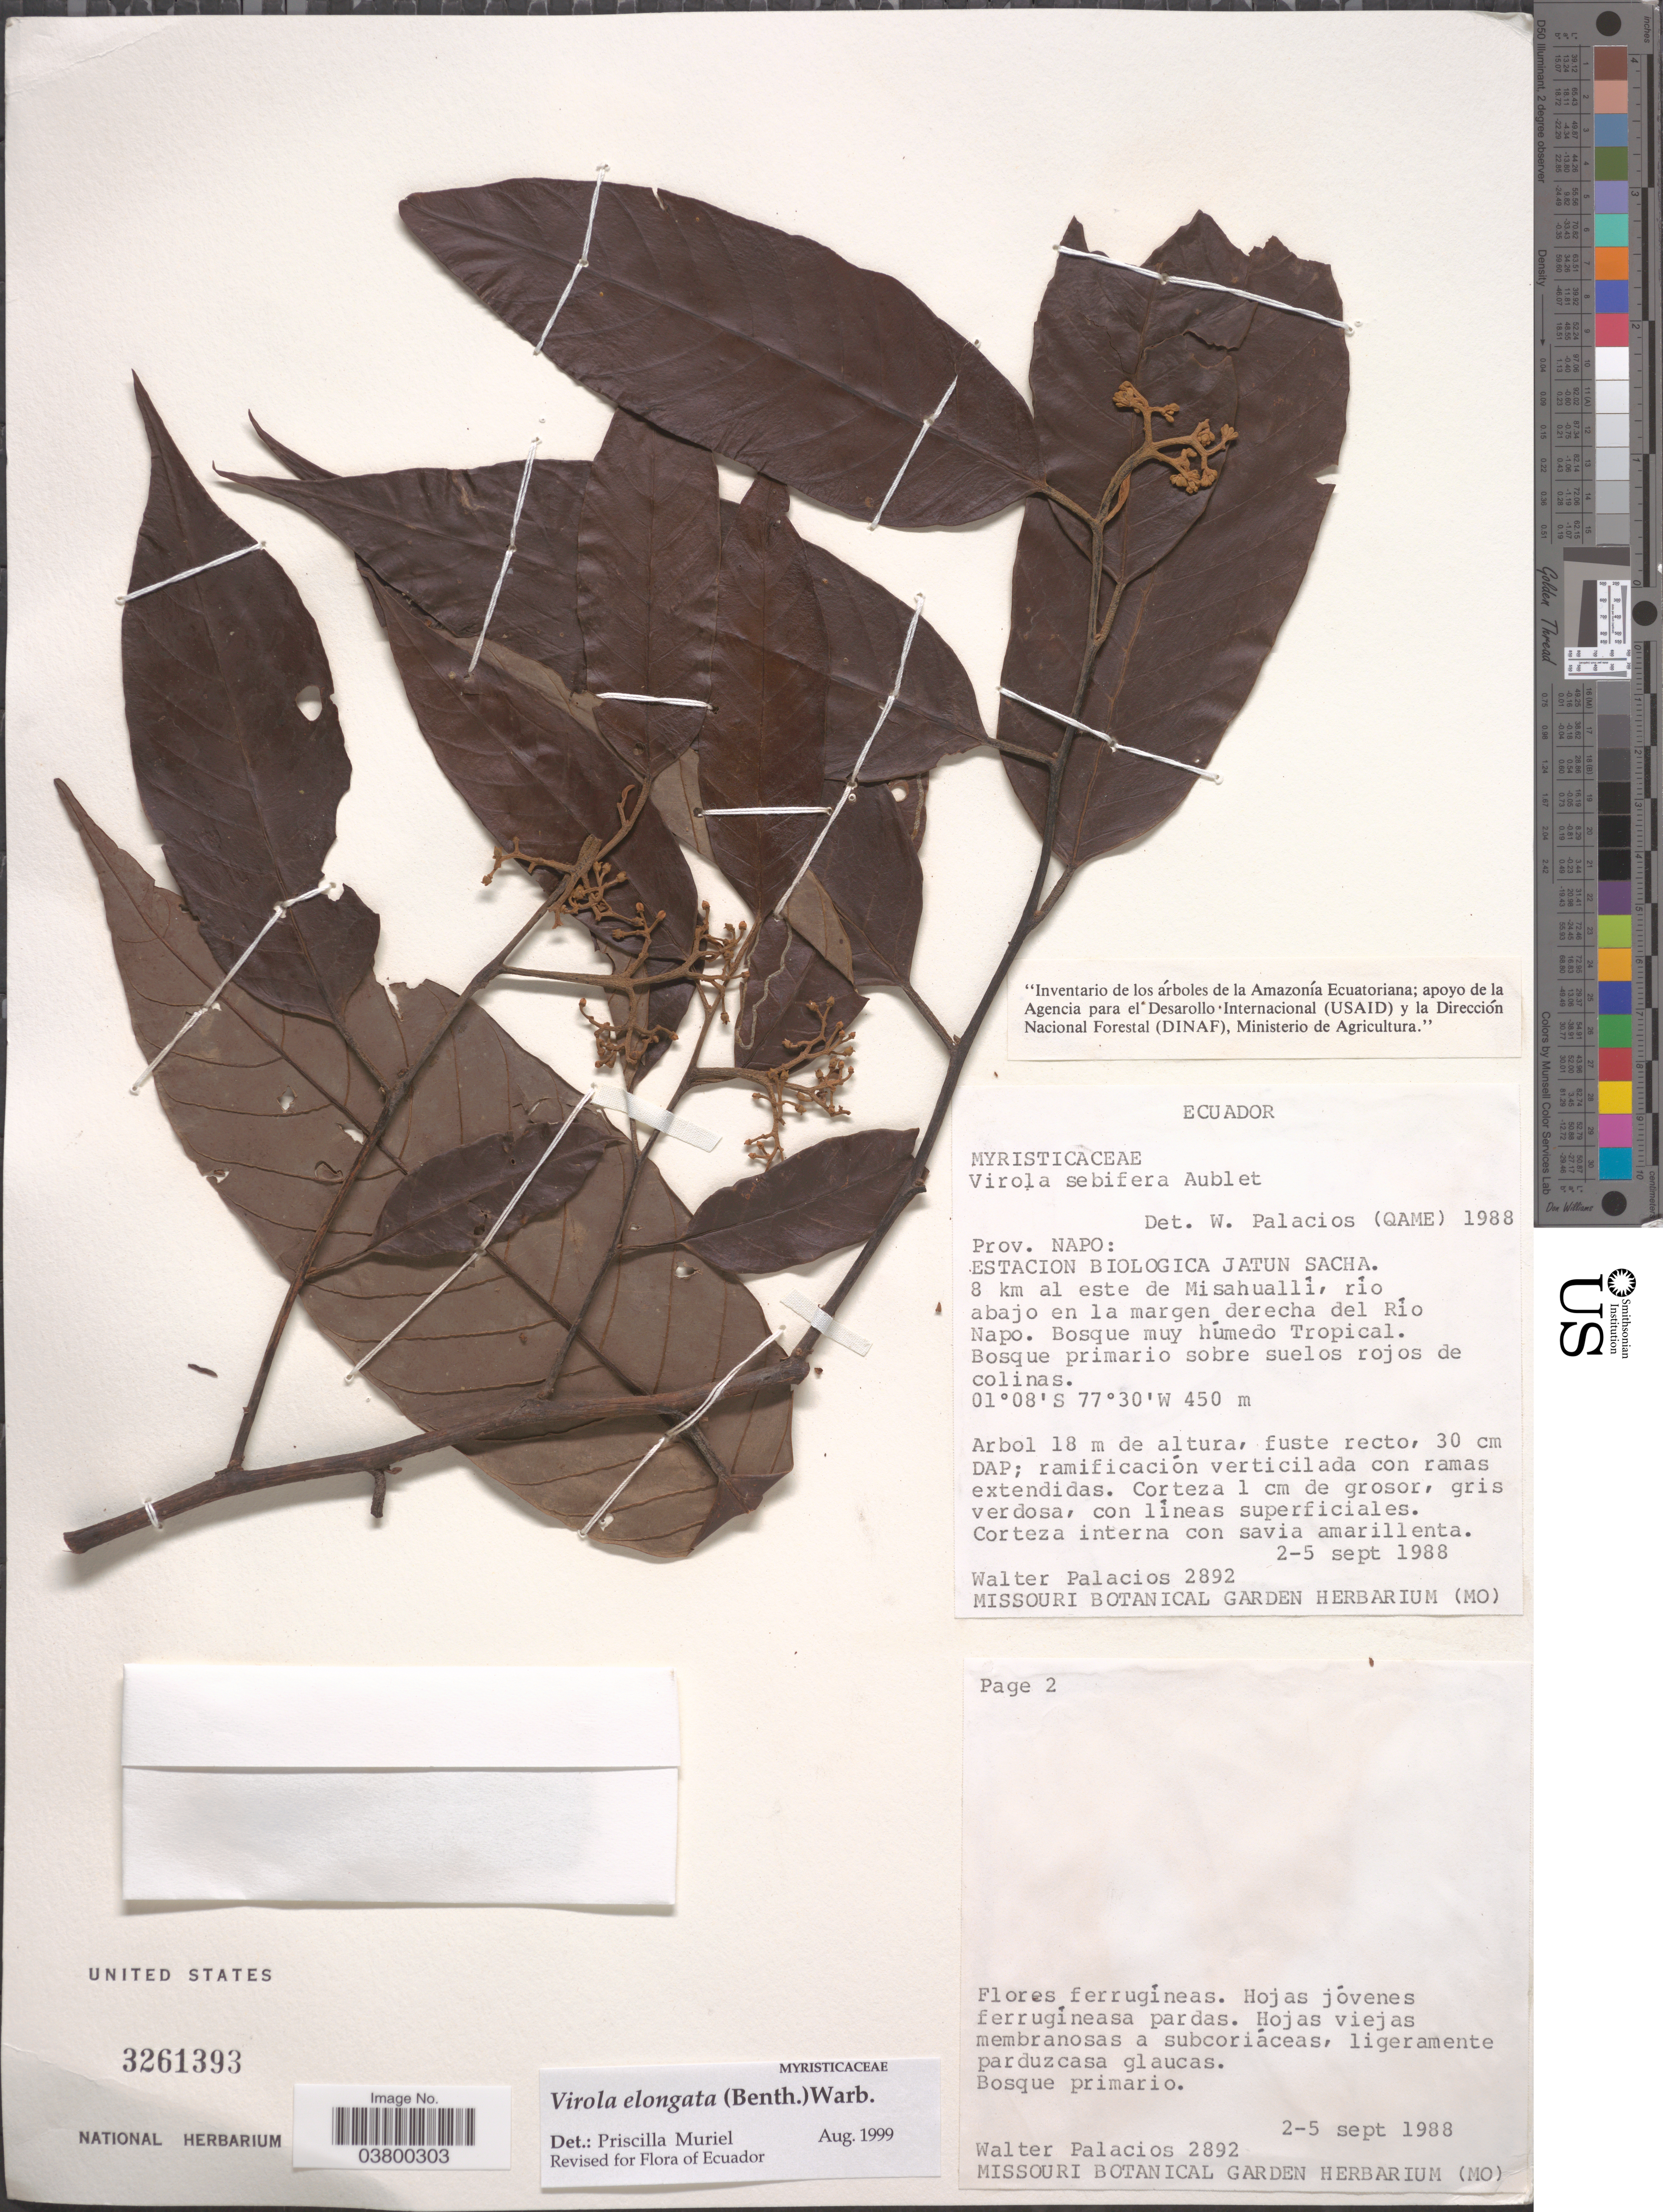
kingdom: Plantae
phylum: Tracheophyta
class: Magnoliopsida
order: Magnoliales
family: Myristicaceae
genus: Virola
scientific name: Virola elongata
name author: (Benth.) Warb.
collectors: W. Palacios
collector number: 2892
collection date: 1988-09-02/1988-09-05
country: Ecuador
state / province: Napo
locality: Estacion Biologica Jatun Sacha. 8 km al este de Misahuallí, río abajo en la margen derecha del Río Napo.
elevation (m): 450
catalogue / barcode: US 3261393